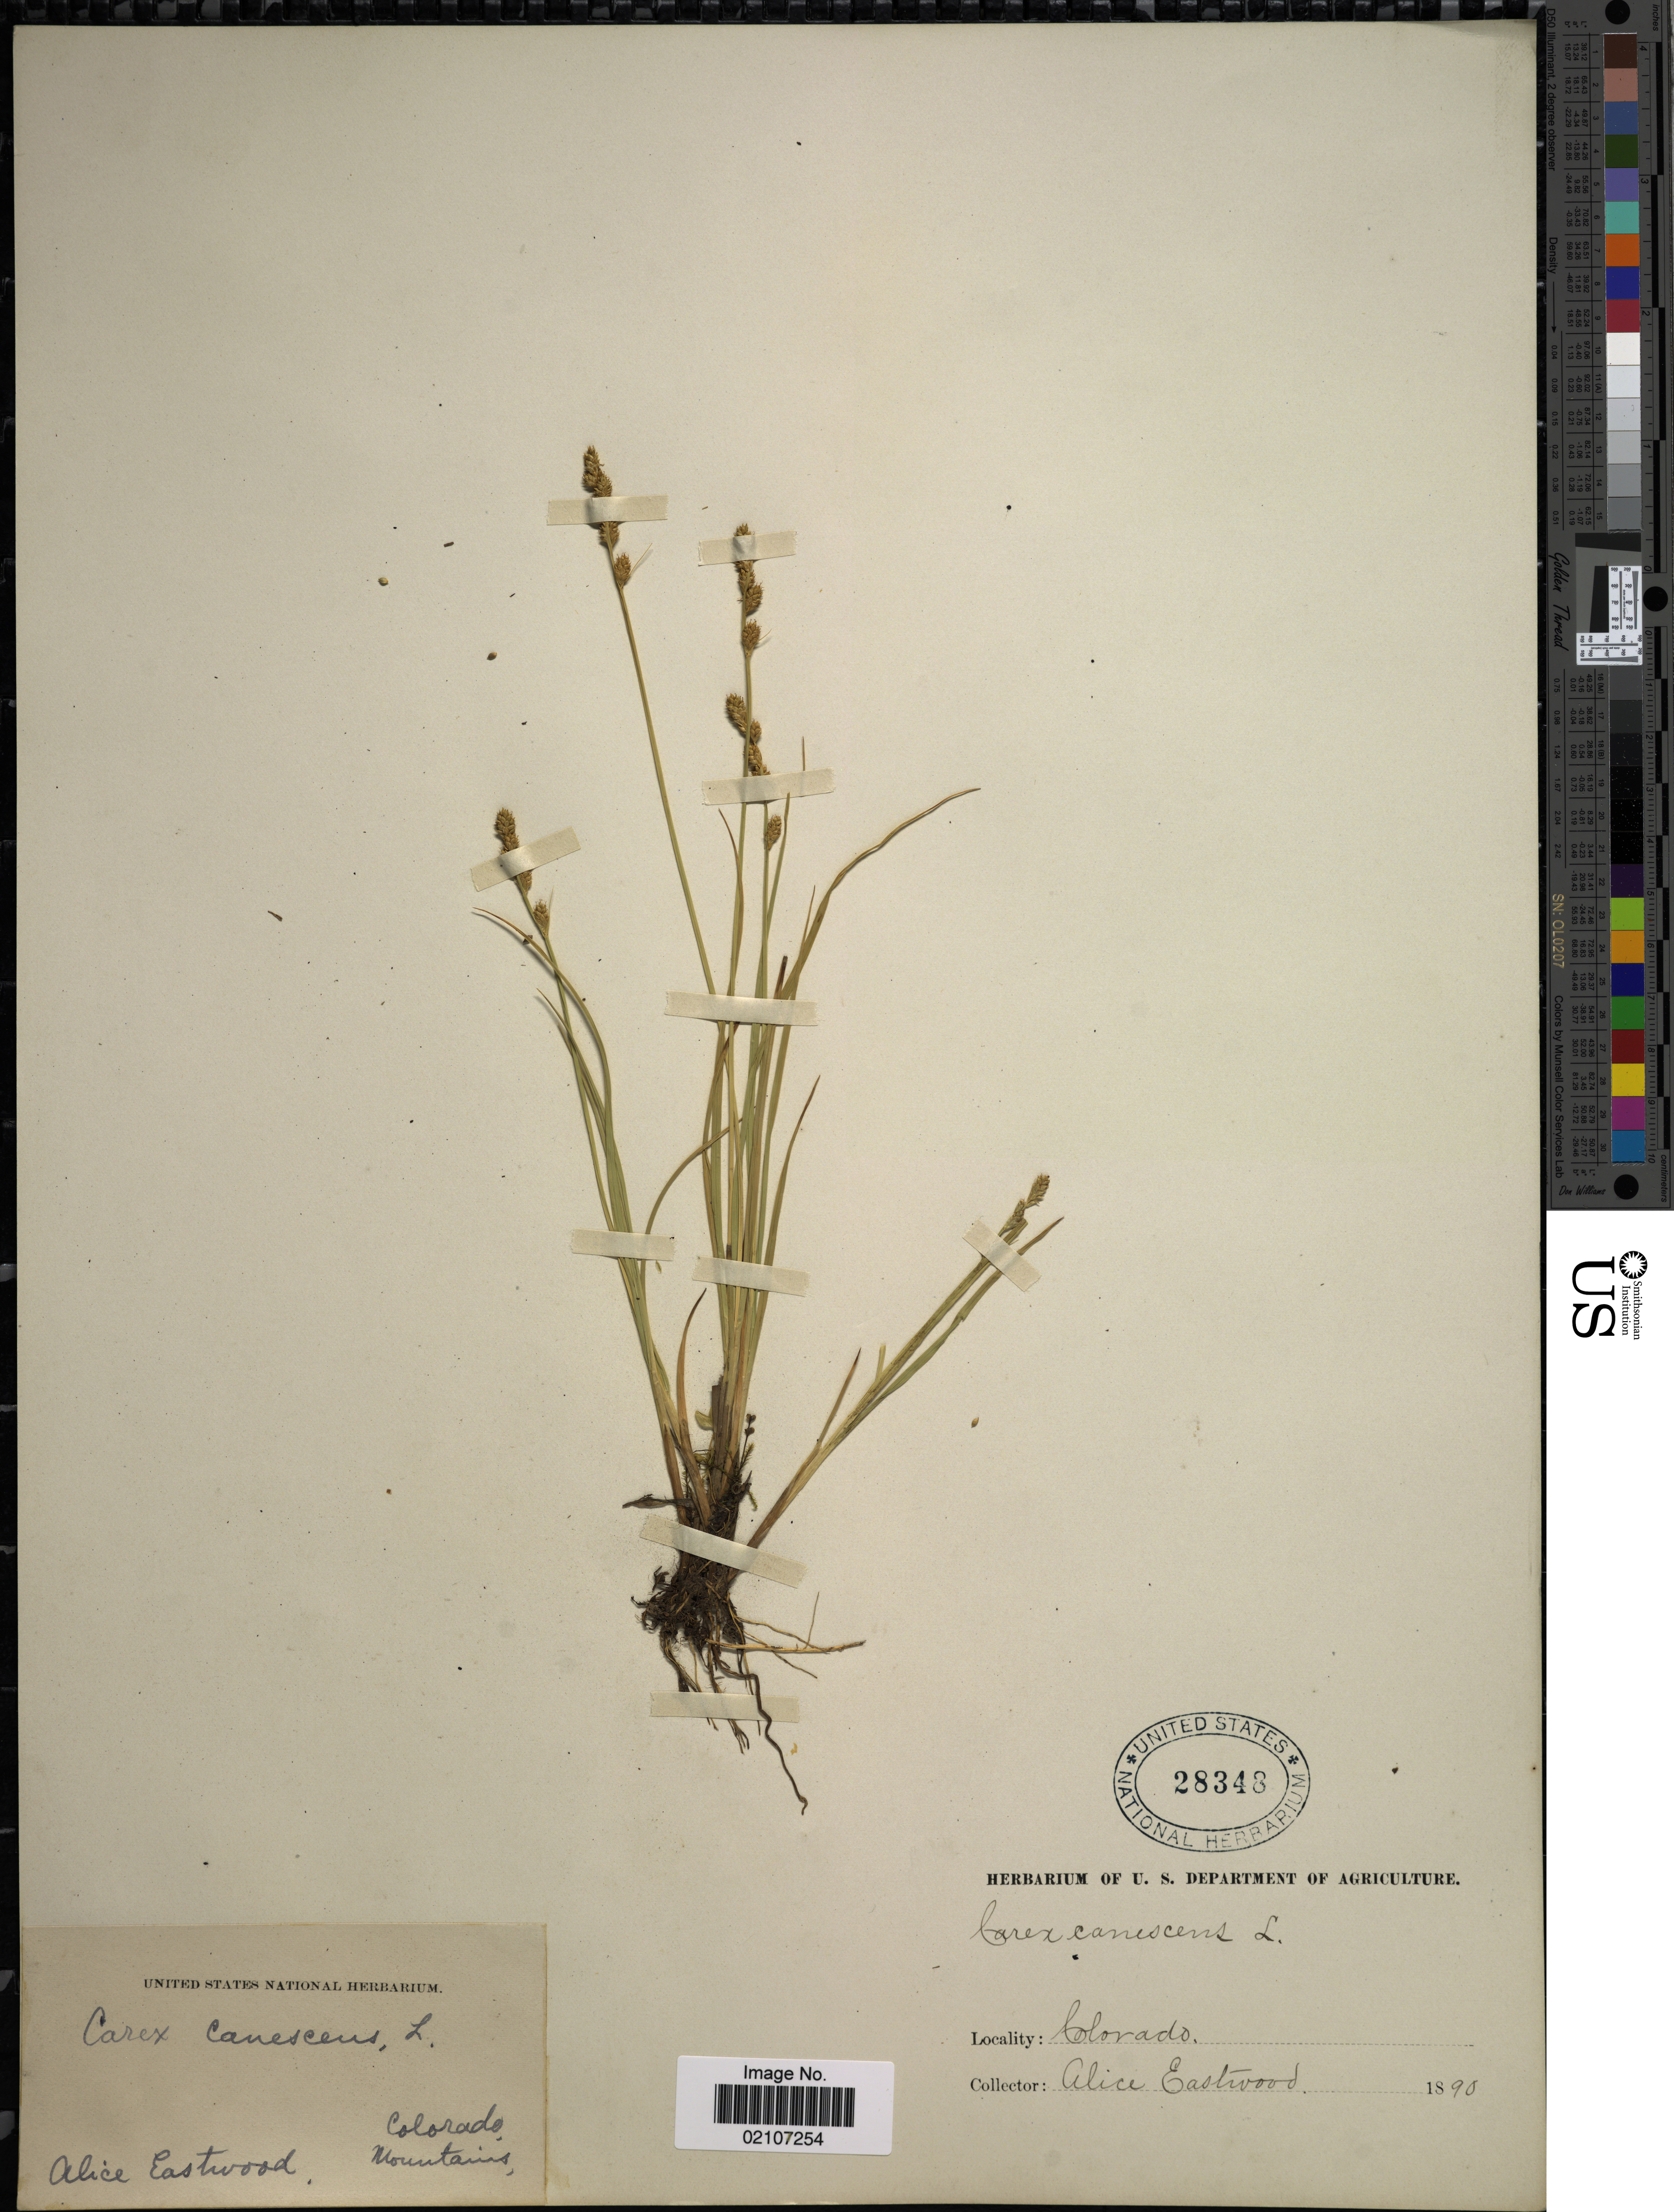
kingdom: Plantae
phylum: Tracheophyta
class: Liliopsida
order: Poales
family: Cyperaceae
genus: Carex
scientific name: Carex canescens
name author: L.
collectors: A. Eastwood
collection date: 1890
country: United States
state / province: Colorado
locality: Colorado, Mountains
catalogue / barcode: US 28348